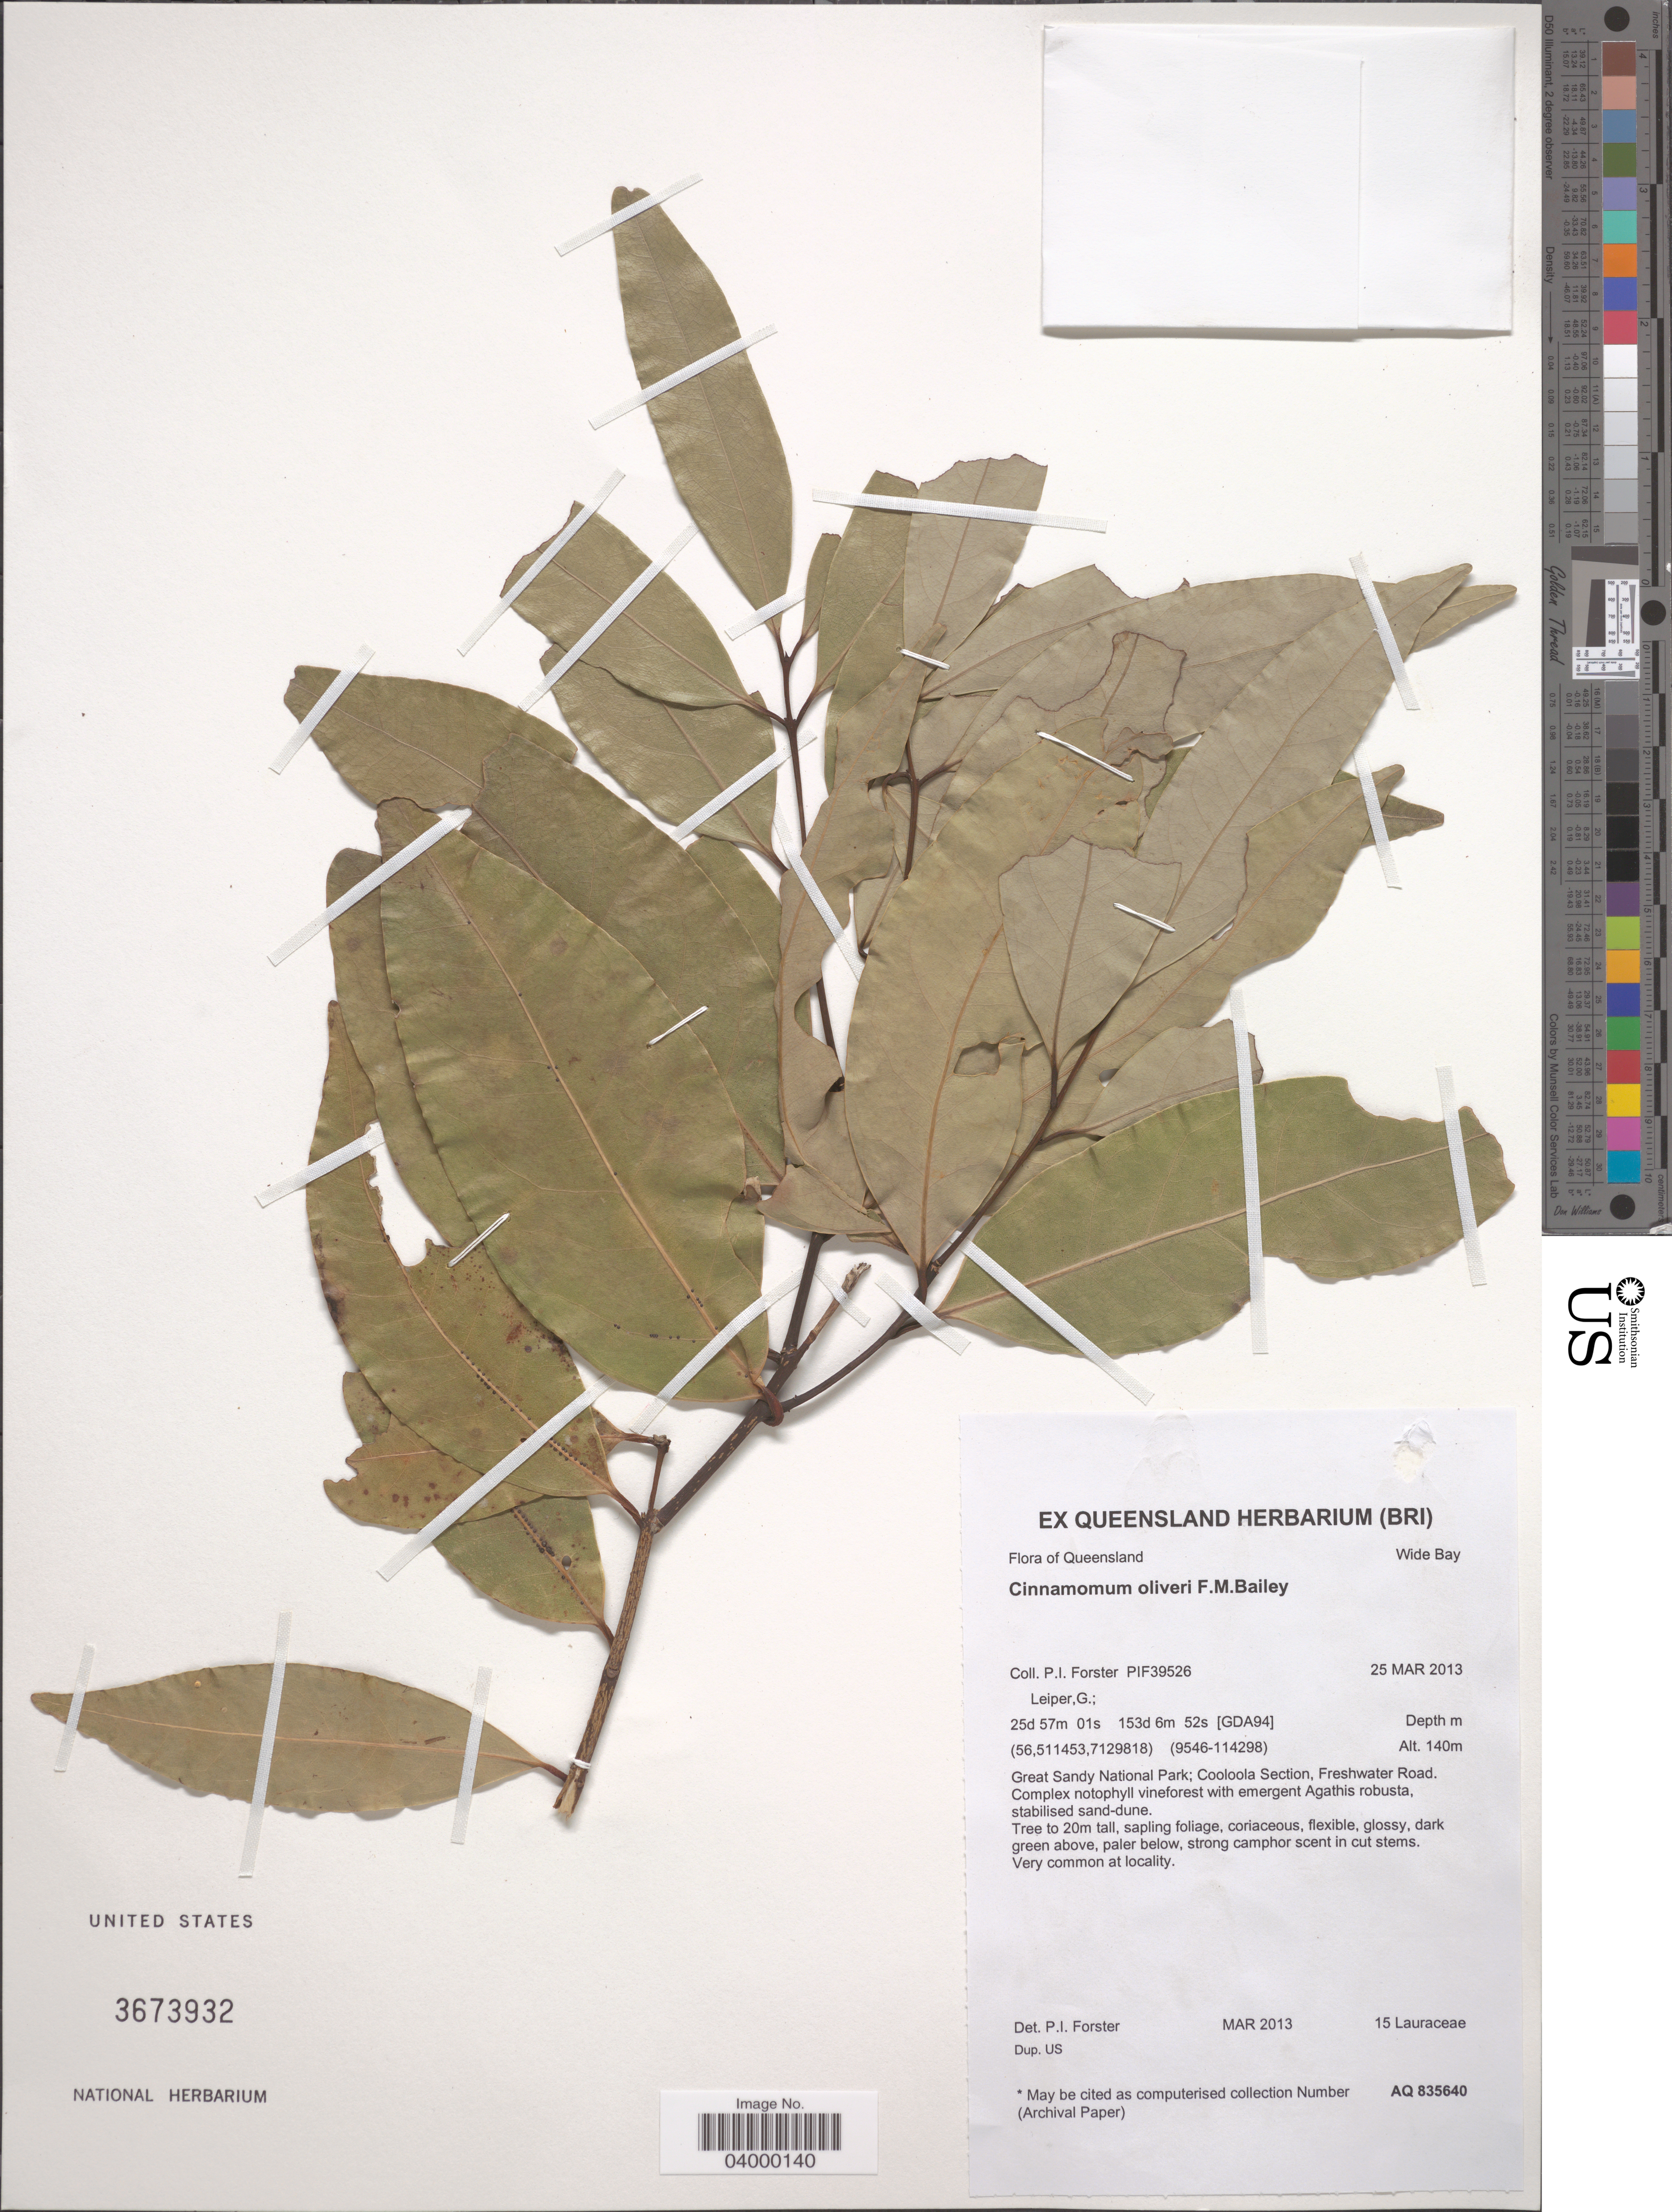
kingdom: Plantae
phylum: Tracheophyta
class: Magnoliopsida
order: Laurales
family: Lauraceae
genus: Cinnamomum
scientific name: Cinnamomum oliveri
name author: F.M. Bailey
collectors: P. Forster & G. Leiper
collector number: PIF39526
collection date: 2013-03-25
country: Australia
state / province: Queensland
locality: Greta Sandy National Park; Cooloola Section, Freshwater Road.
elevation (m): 140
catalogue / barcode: US 3673932